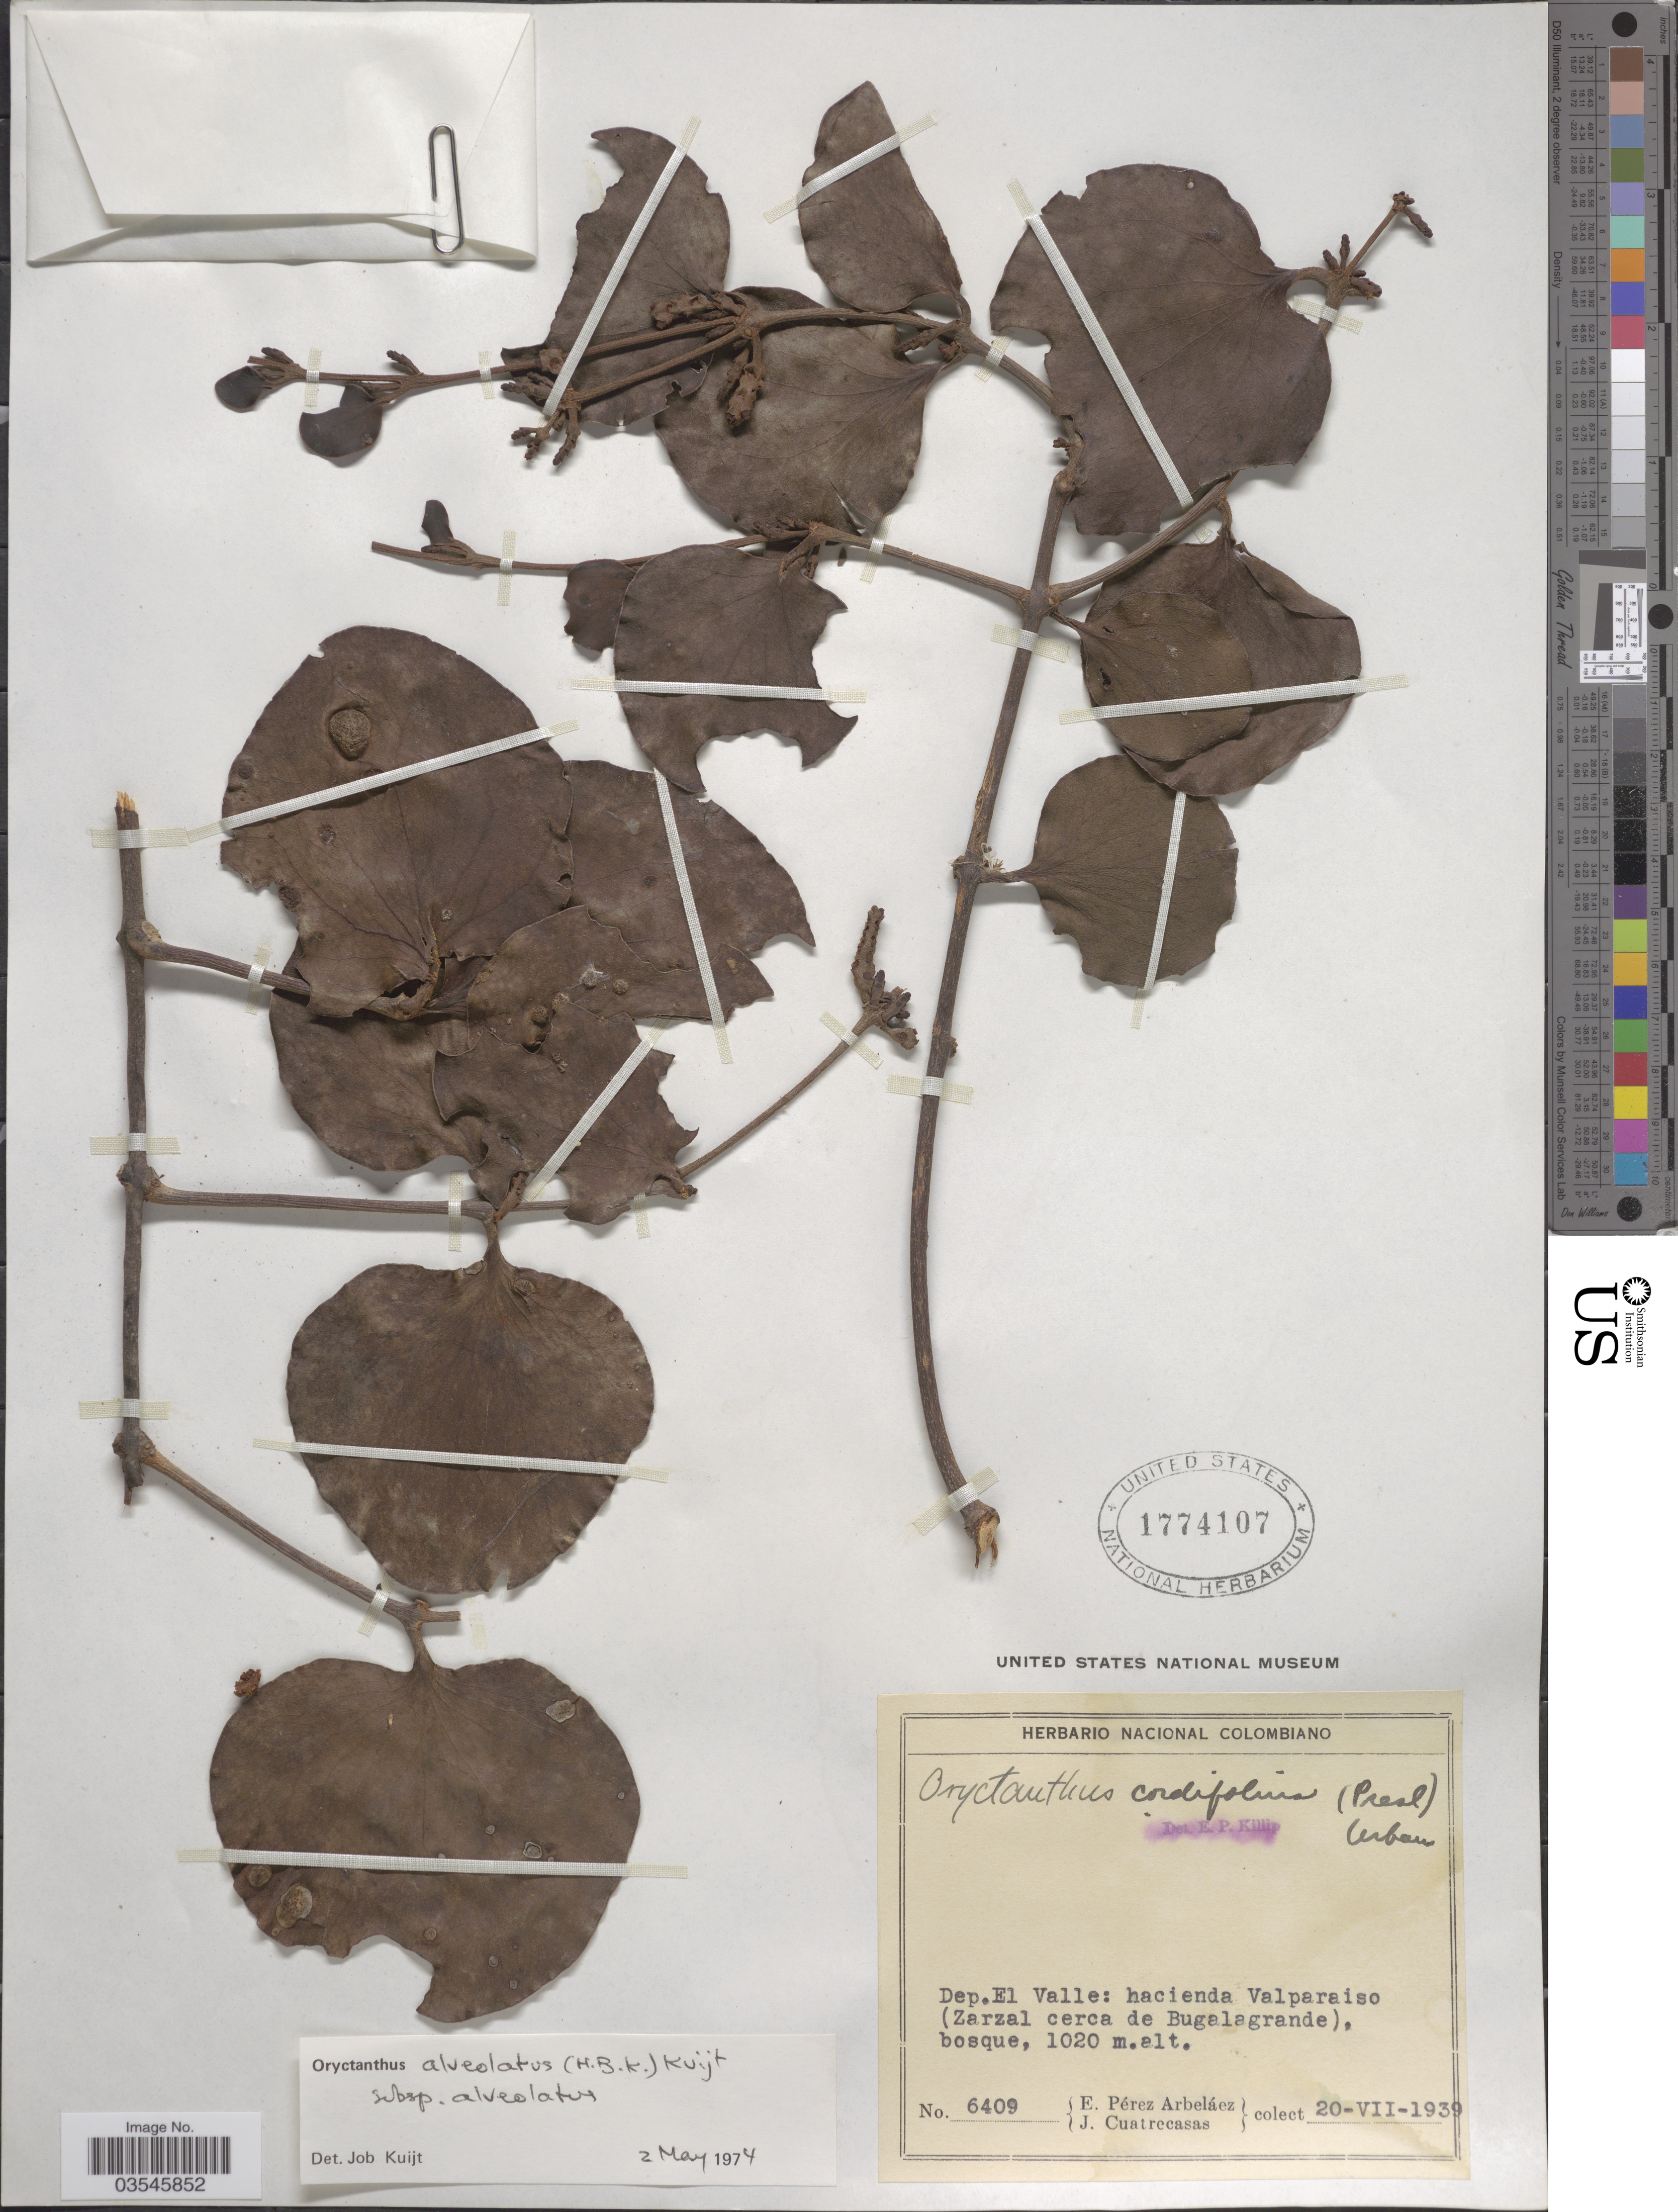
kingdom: Plantae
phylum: Tracheophyta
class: Magnoliopsida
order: Santalales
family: Loranthaceae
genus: Oryctanthus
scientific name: Oryctanthus alveolatus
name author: (Kunth) Kuijt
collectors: E. Pérez Arbeláez & J. Cuatrecasas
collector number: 6409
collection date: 1939-07-20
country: Colombia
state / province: Valle del Cauca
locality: Dep. El Valle: hacienda Valparaiso (Zarzal cerca de Bugalagrande), bosque.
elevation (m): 1020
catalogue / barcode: US 1774107